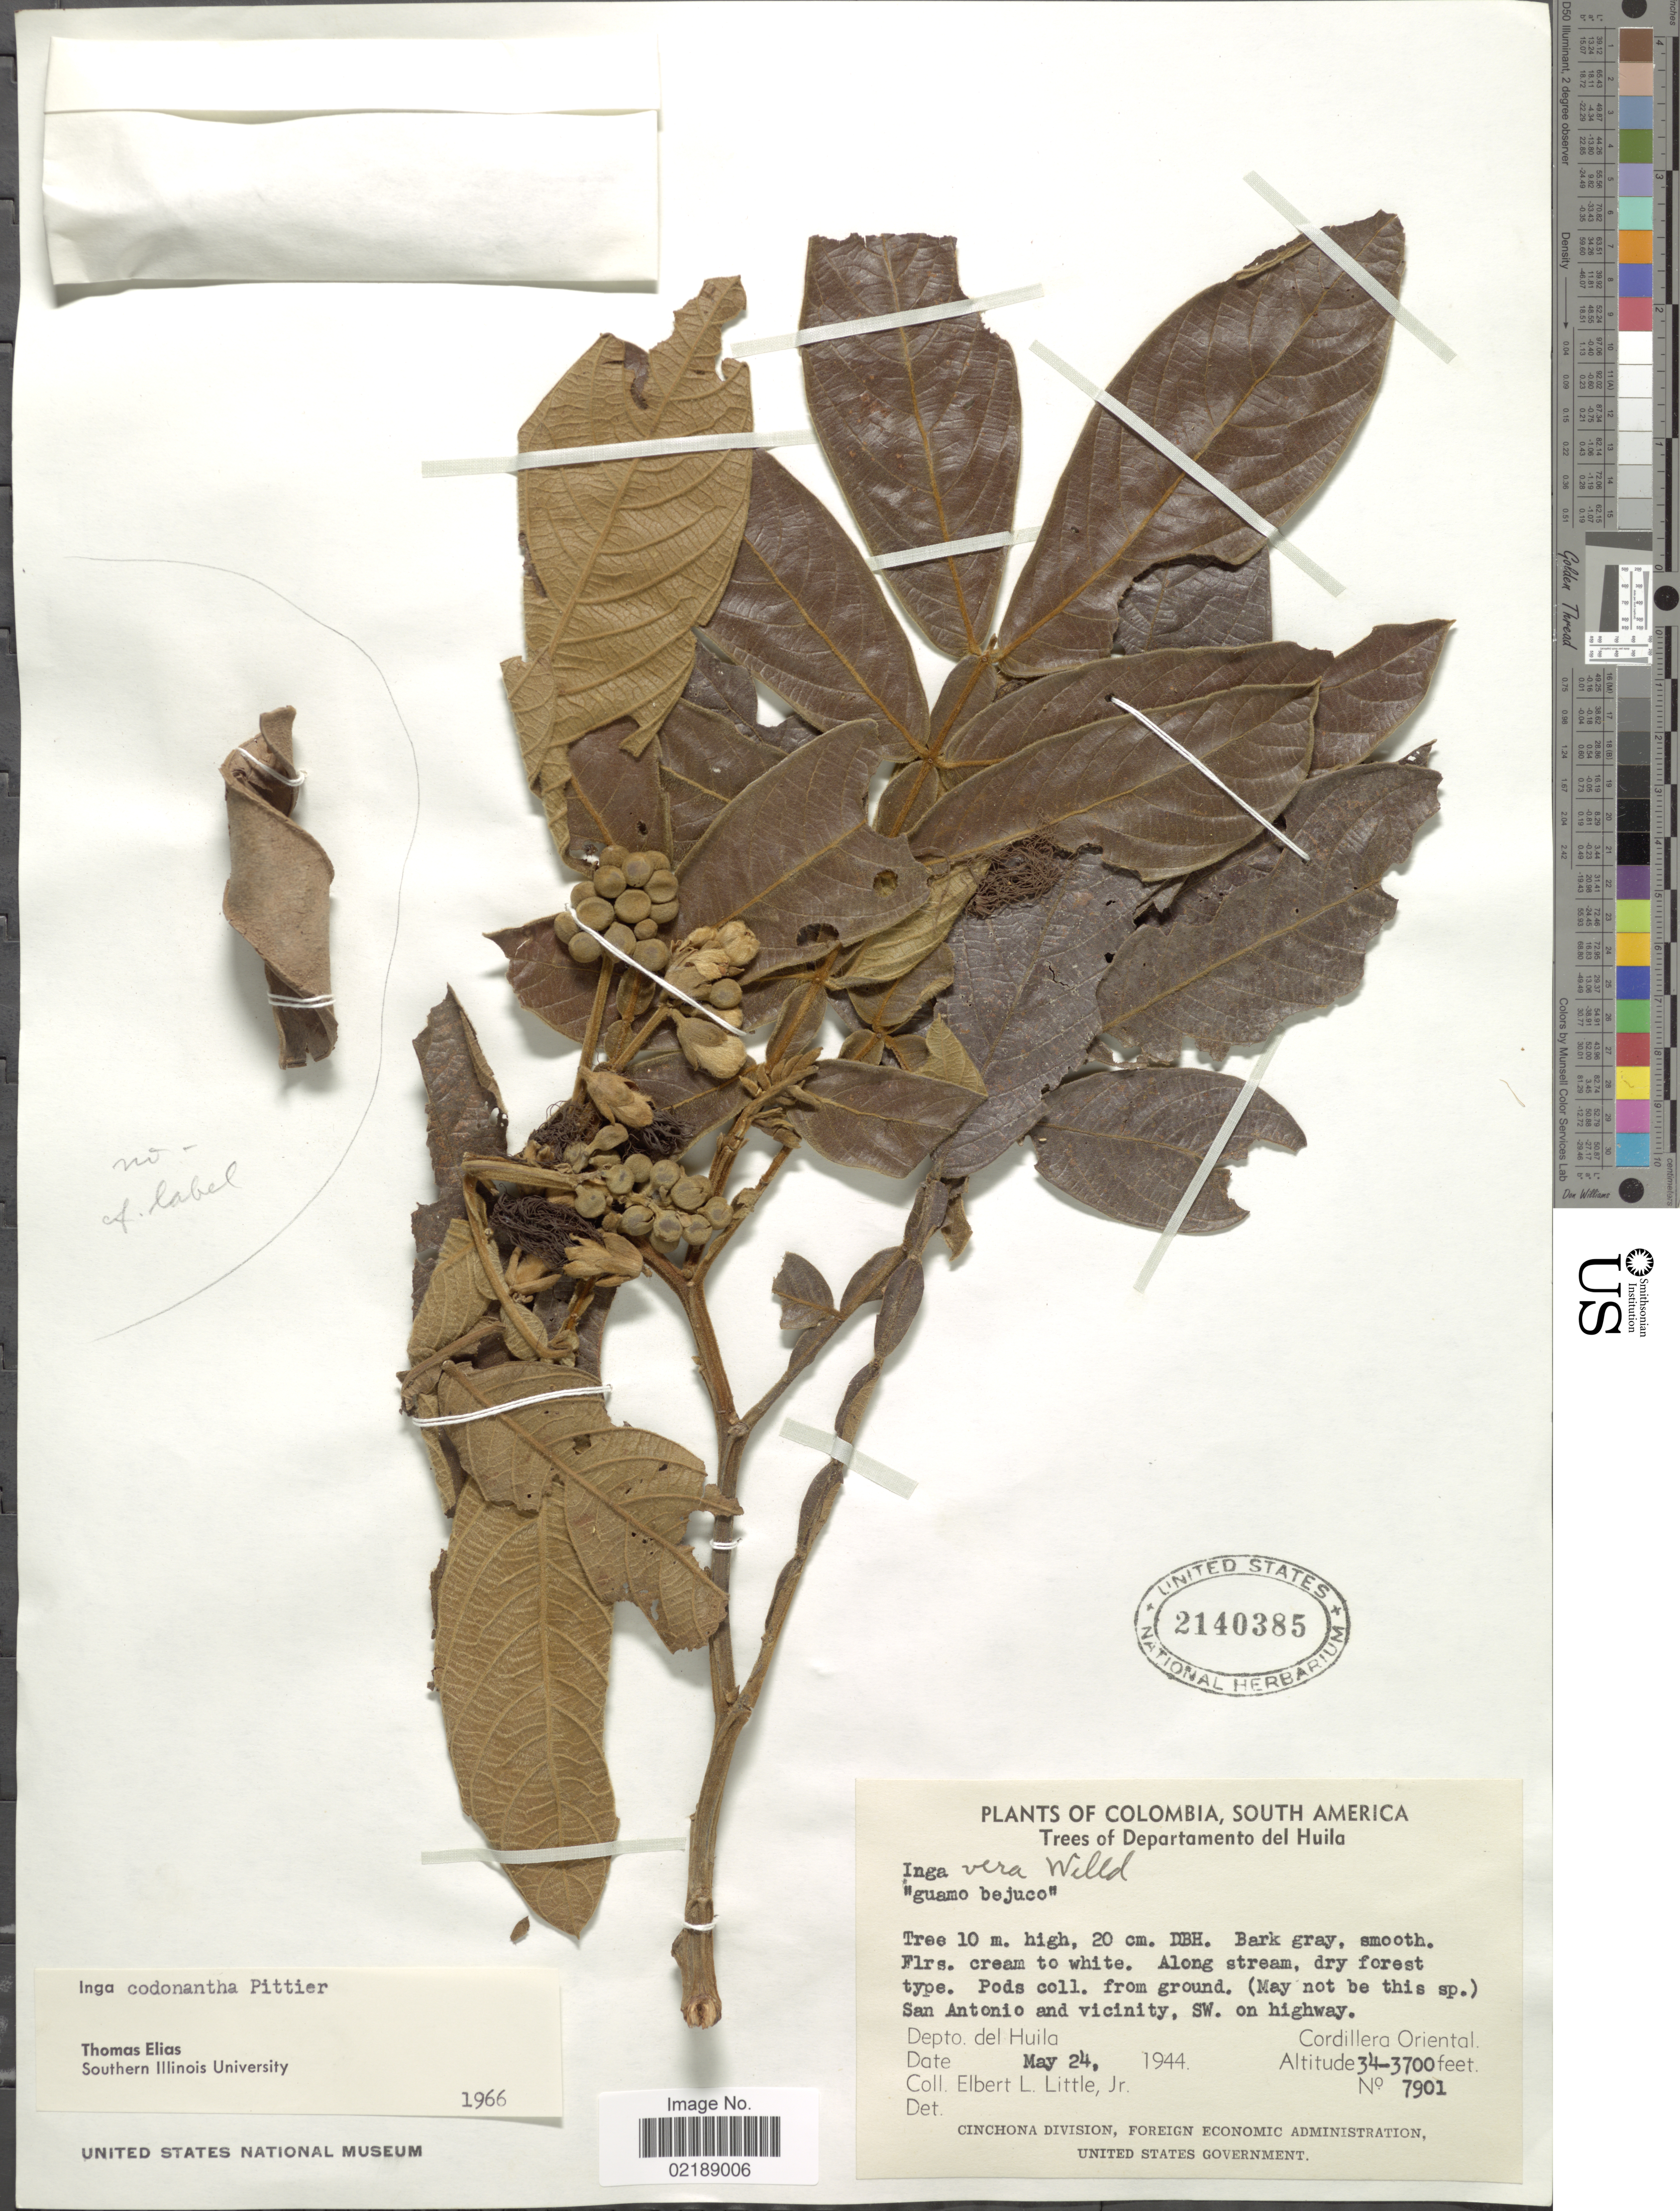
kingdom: Plantae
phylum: Tracheophyta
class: Magnoliopsida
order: Fabales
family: Fabaceae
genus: Inga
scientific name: Inga ornata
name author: Kunth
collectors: E. L. Little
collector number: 7901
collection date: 1944-05-24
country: Colombia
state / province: Huila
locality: Trees of Department del Huila, Along stream, dry forest type. San Antonio and vicinity, SW on highway, Depto del Huila, San Antonio and vicinity, SW on highway. Depto del Huila, Cordillera Oriental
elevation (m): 1036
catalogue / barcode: US 2140385